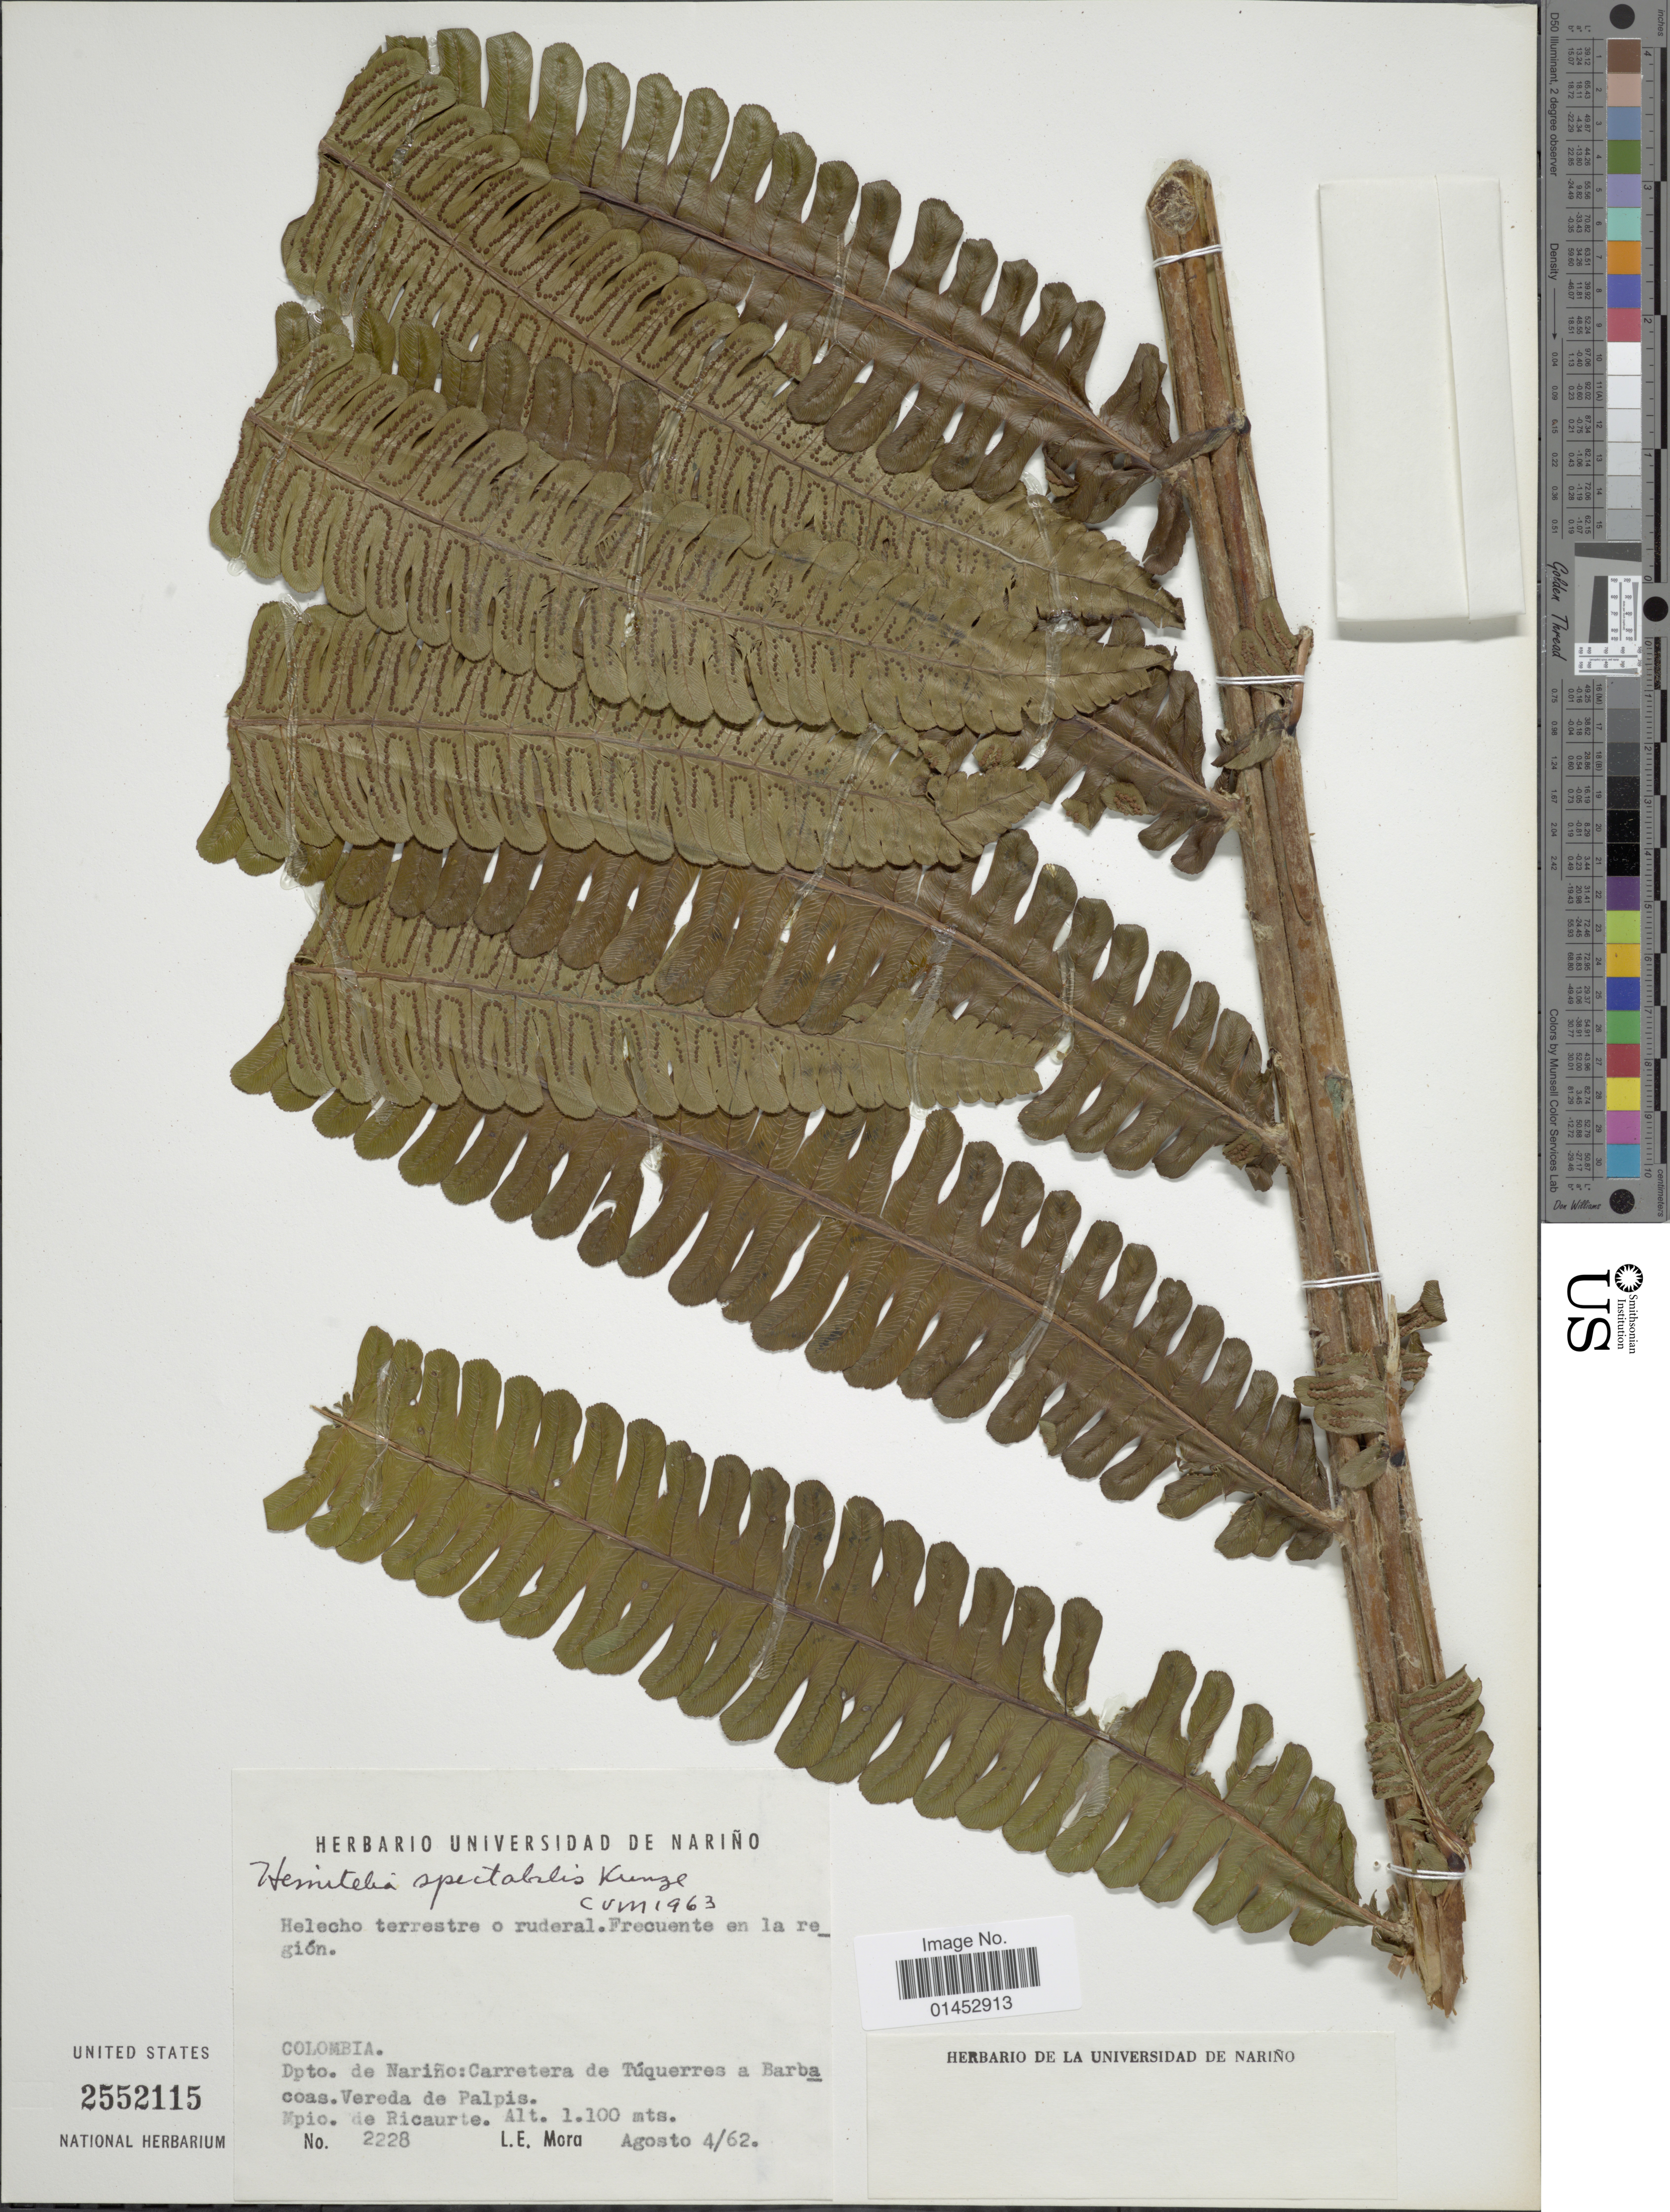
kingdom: Plantae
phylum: Tracheophyta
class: Polypodiopsida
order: Cyatheales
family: Cyatheaceae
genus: Cyathea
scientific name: Cyathea spectabilis var. colombiana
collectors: L. Mora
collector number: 2228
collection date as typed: Transcribed d/m/y: 4/8/62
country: Colombia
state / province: Nariño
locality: Dpto de Nariñno: Carretera de Túquerres a Barba coas. Vereda de Palpis. Mpio de Ricaurte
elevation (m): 1100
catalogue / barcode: US 2552115